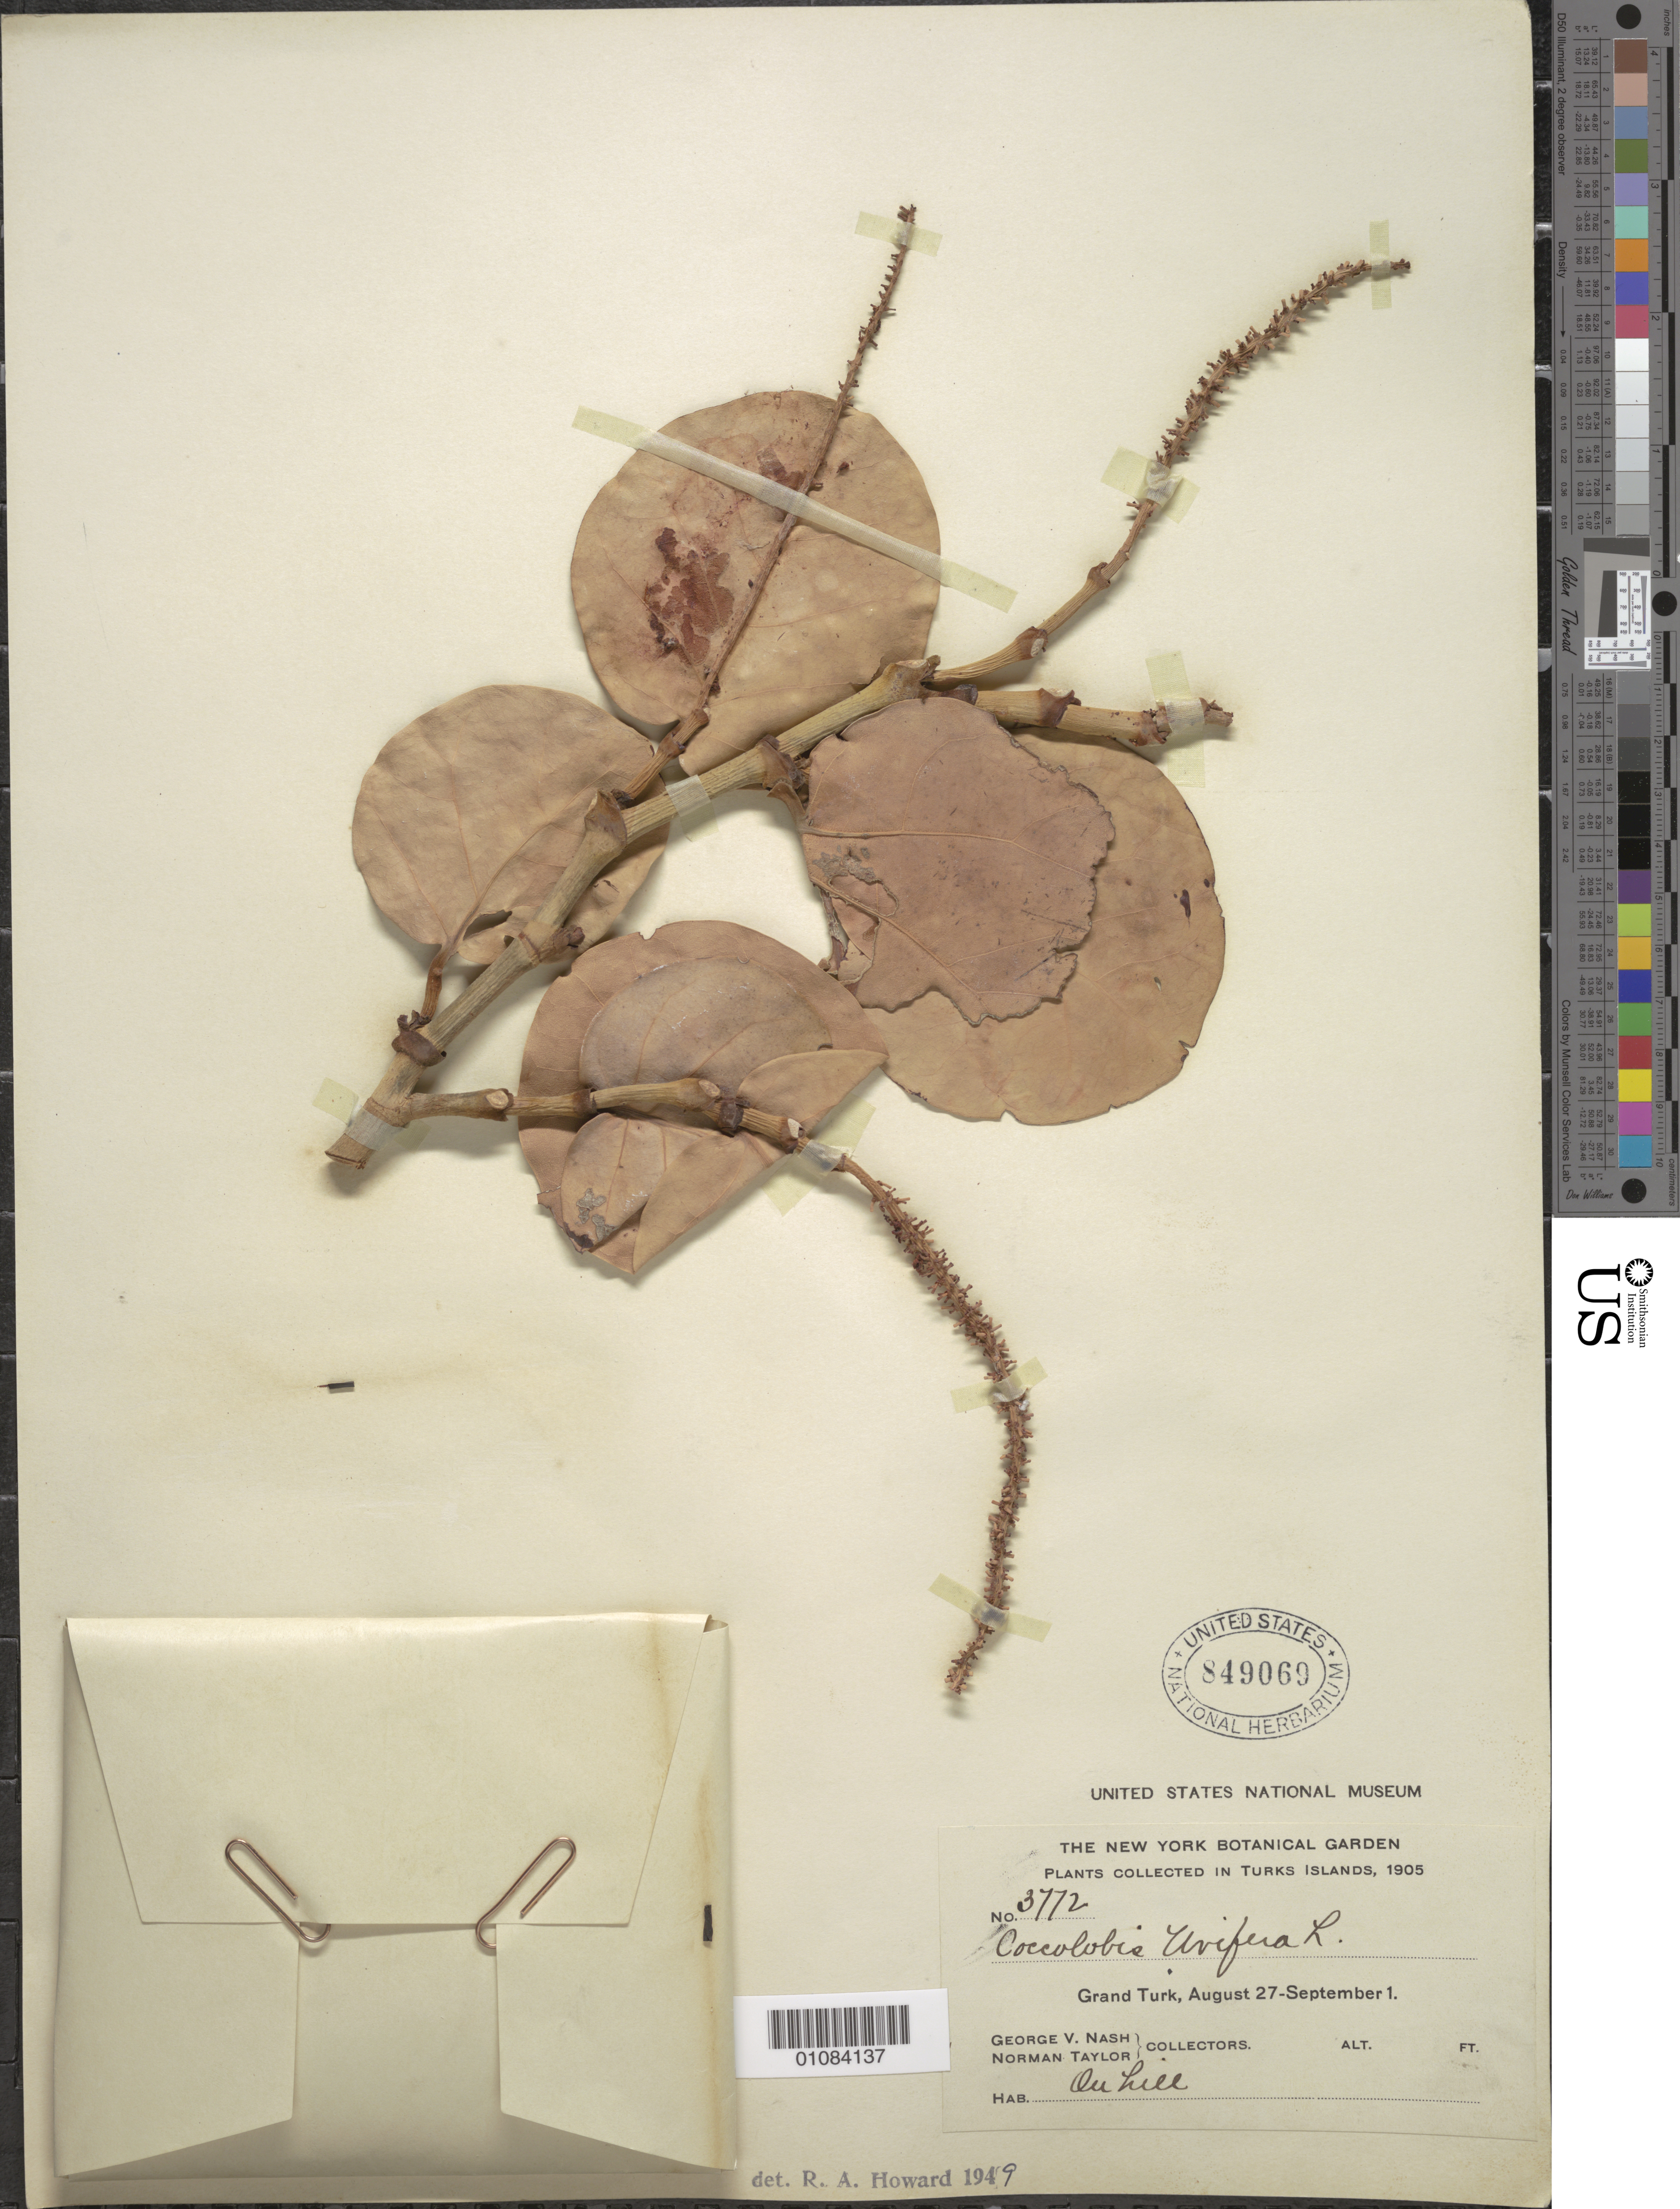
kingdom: Plantae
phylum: Tracheophyta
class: Magnoliopsida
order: Caryophyllales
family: Polygonaceae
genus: Coccoloba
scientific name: Coccoloba uvifera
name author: L.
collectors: G. V. Nash & N. Taylor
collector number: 3772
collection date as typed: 27 Aug 1905 to 01 Sep 1905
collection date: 1905-08-27/1905-09-01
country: Turks and Caicos Islands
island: Grand Turk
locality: Grand Turk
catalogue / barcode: US 849069